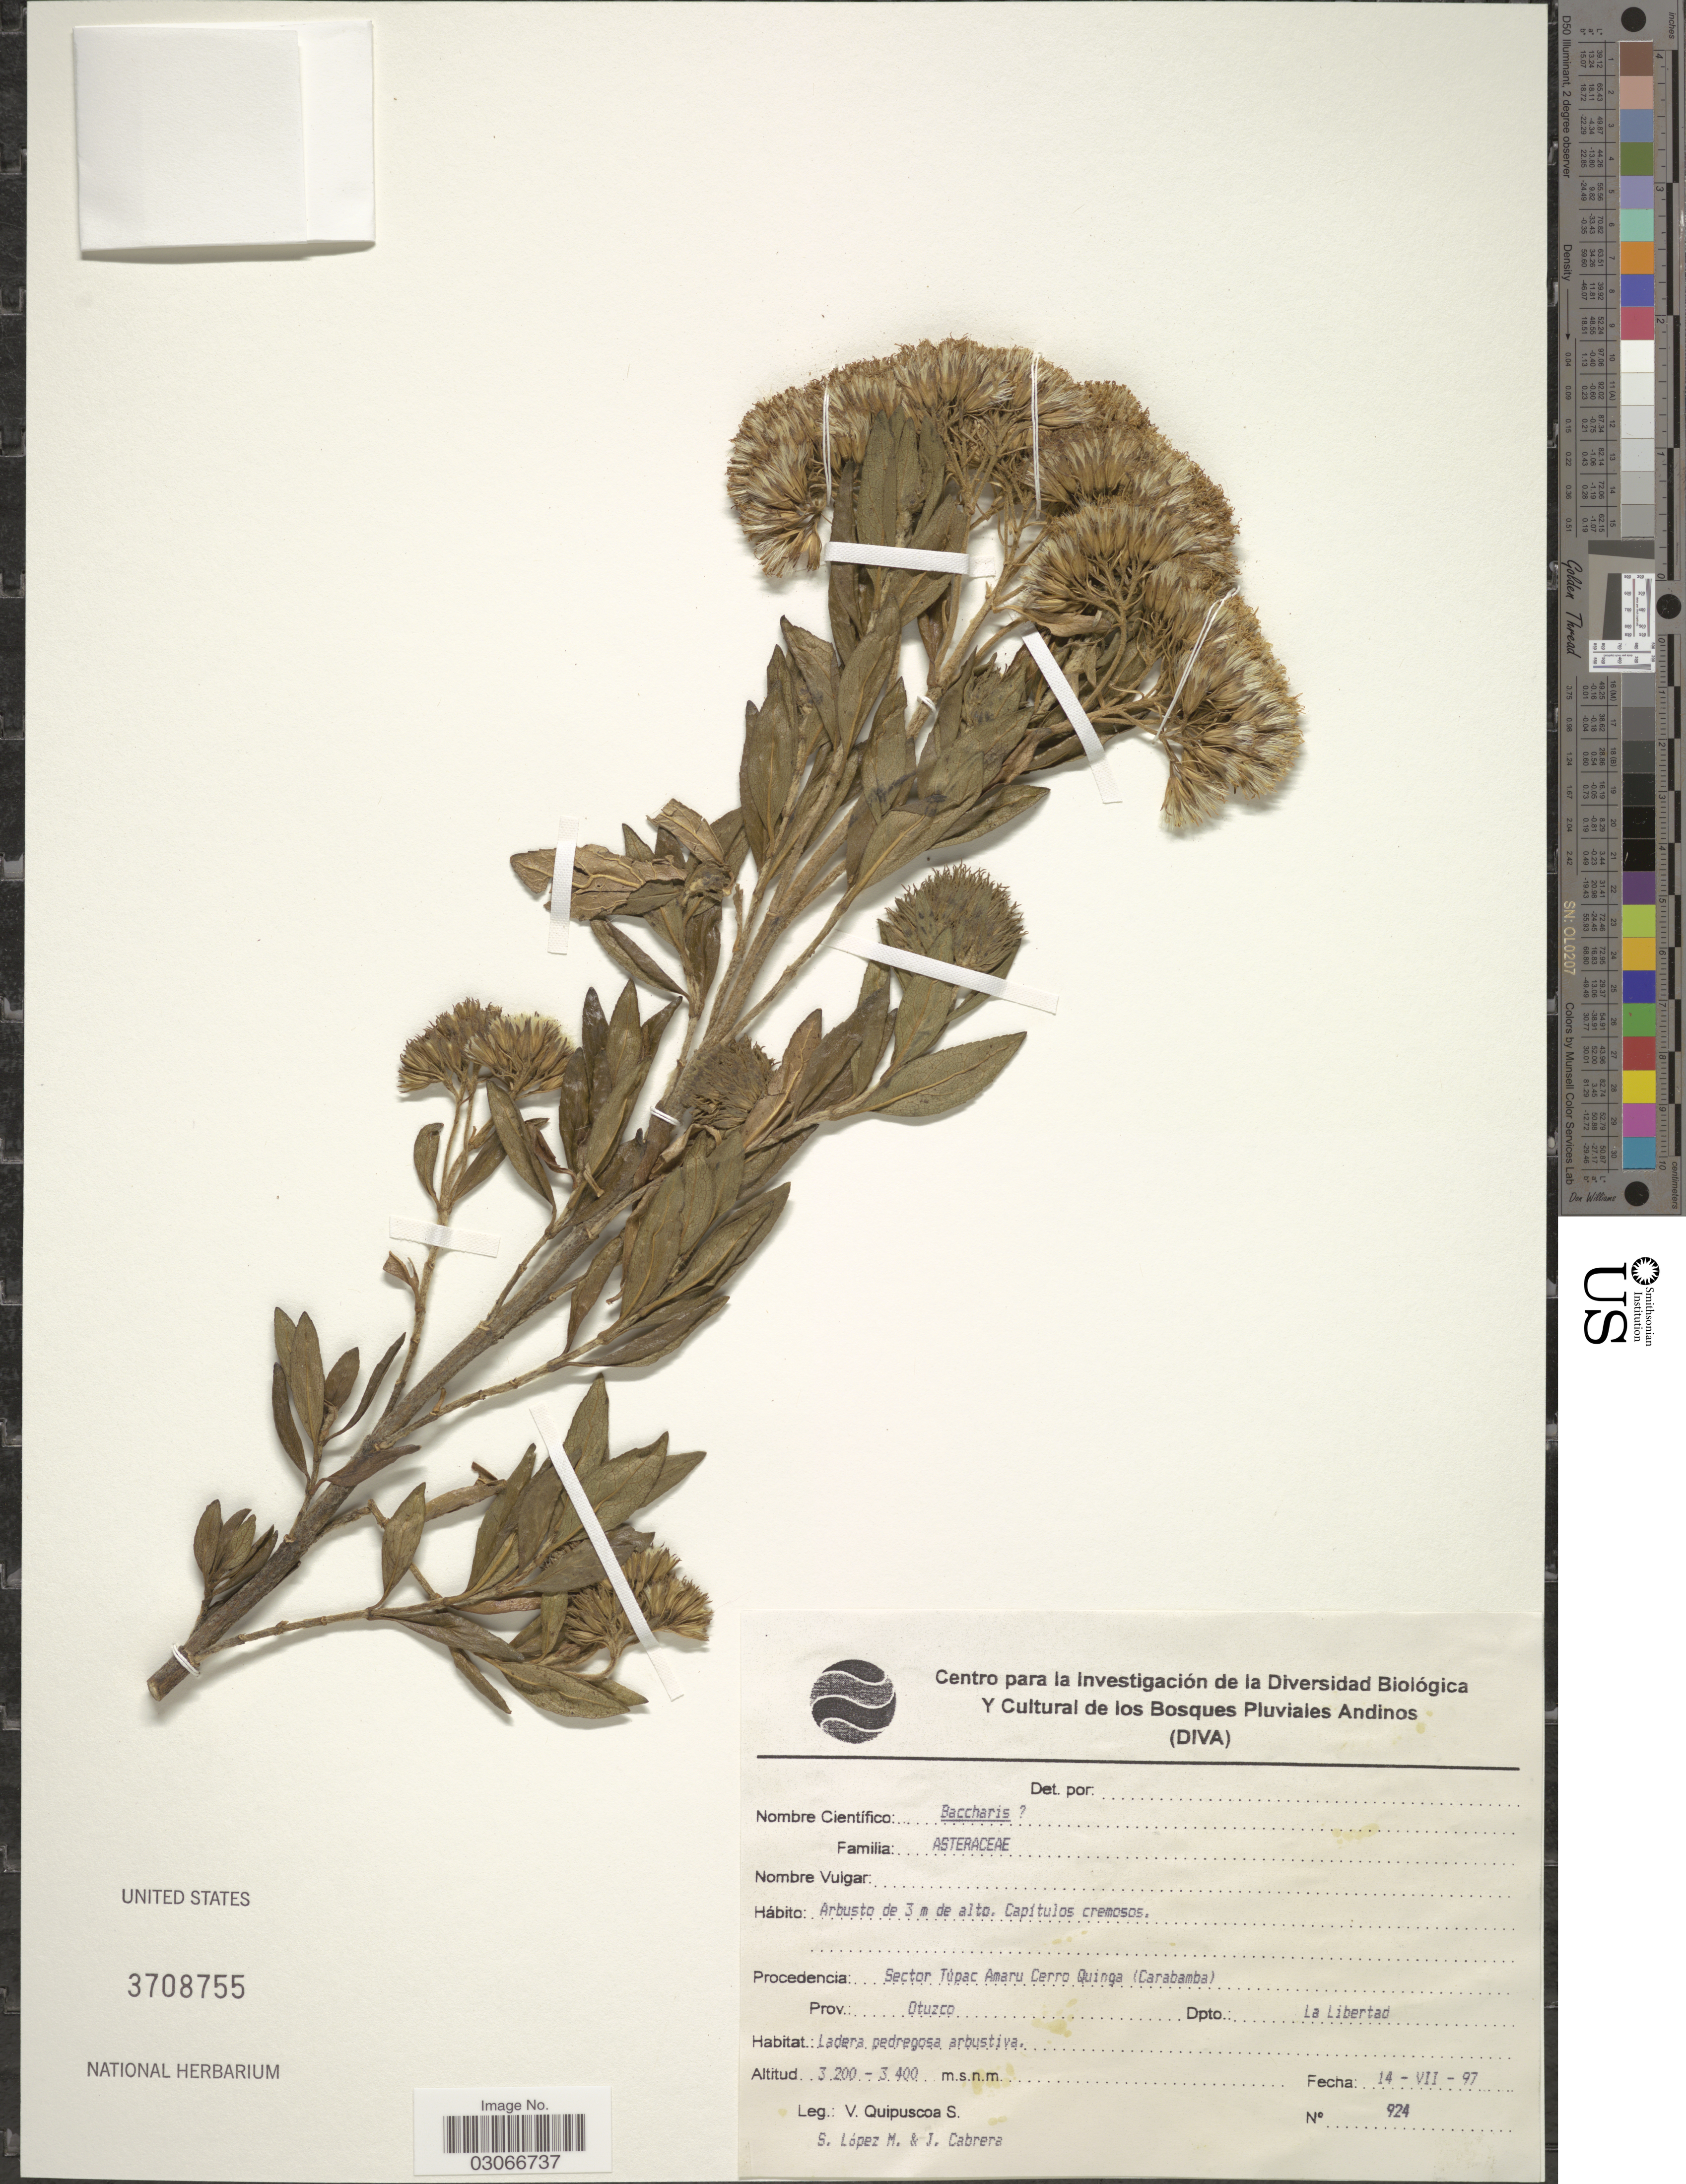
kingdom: Plantae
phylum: Tracheophyta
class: Magnoliopsida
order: Asterales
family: Asteraceae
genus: Baccharis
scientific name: Baccharis sp.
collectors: V. Quipuscoa S., S. Lopez M. & J. Cabrera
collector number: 924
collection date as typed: Transcribed d/m/y: 14/7/97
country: Peru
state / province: La Libertad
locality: Procedencia: Sector Túpac Amaru Cerro Quinga (Carabamba). Prov.: Otuzco. Dpto.: La Libertad.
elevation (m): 3200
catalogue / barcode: US 3708755